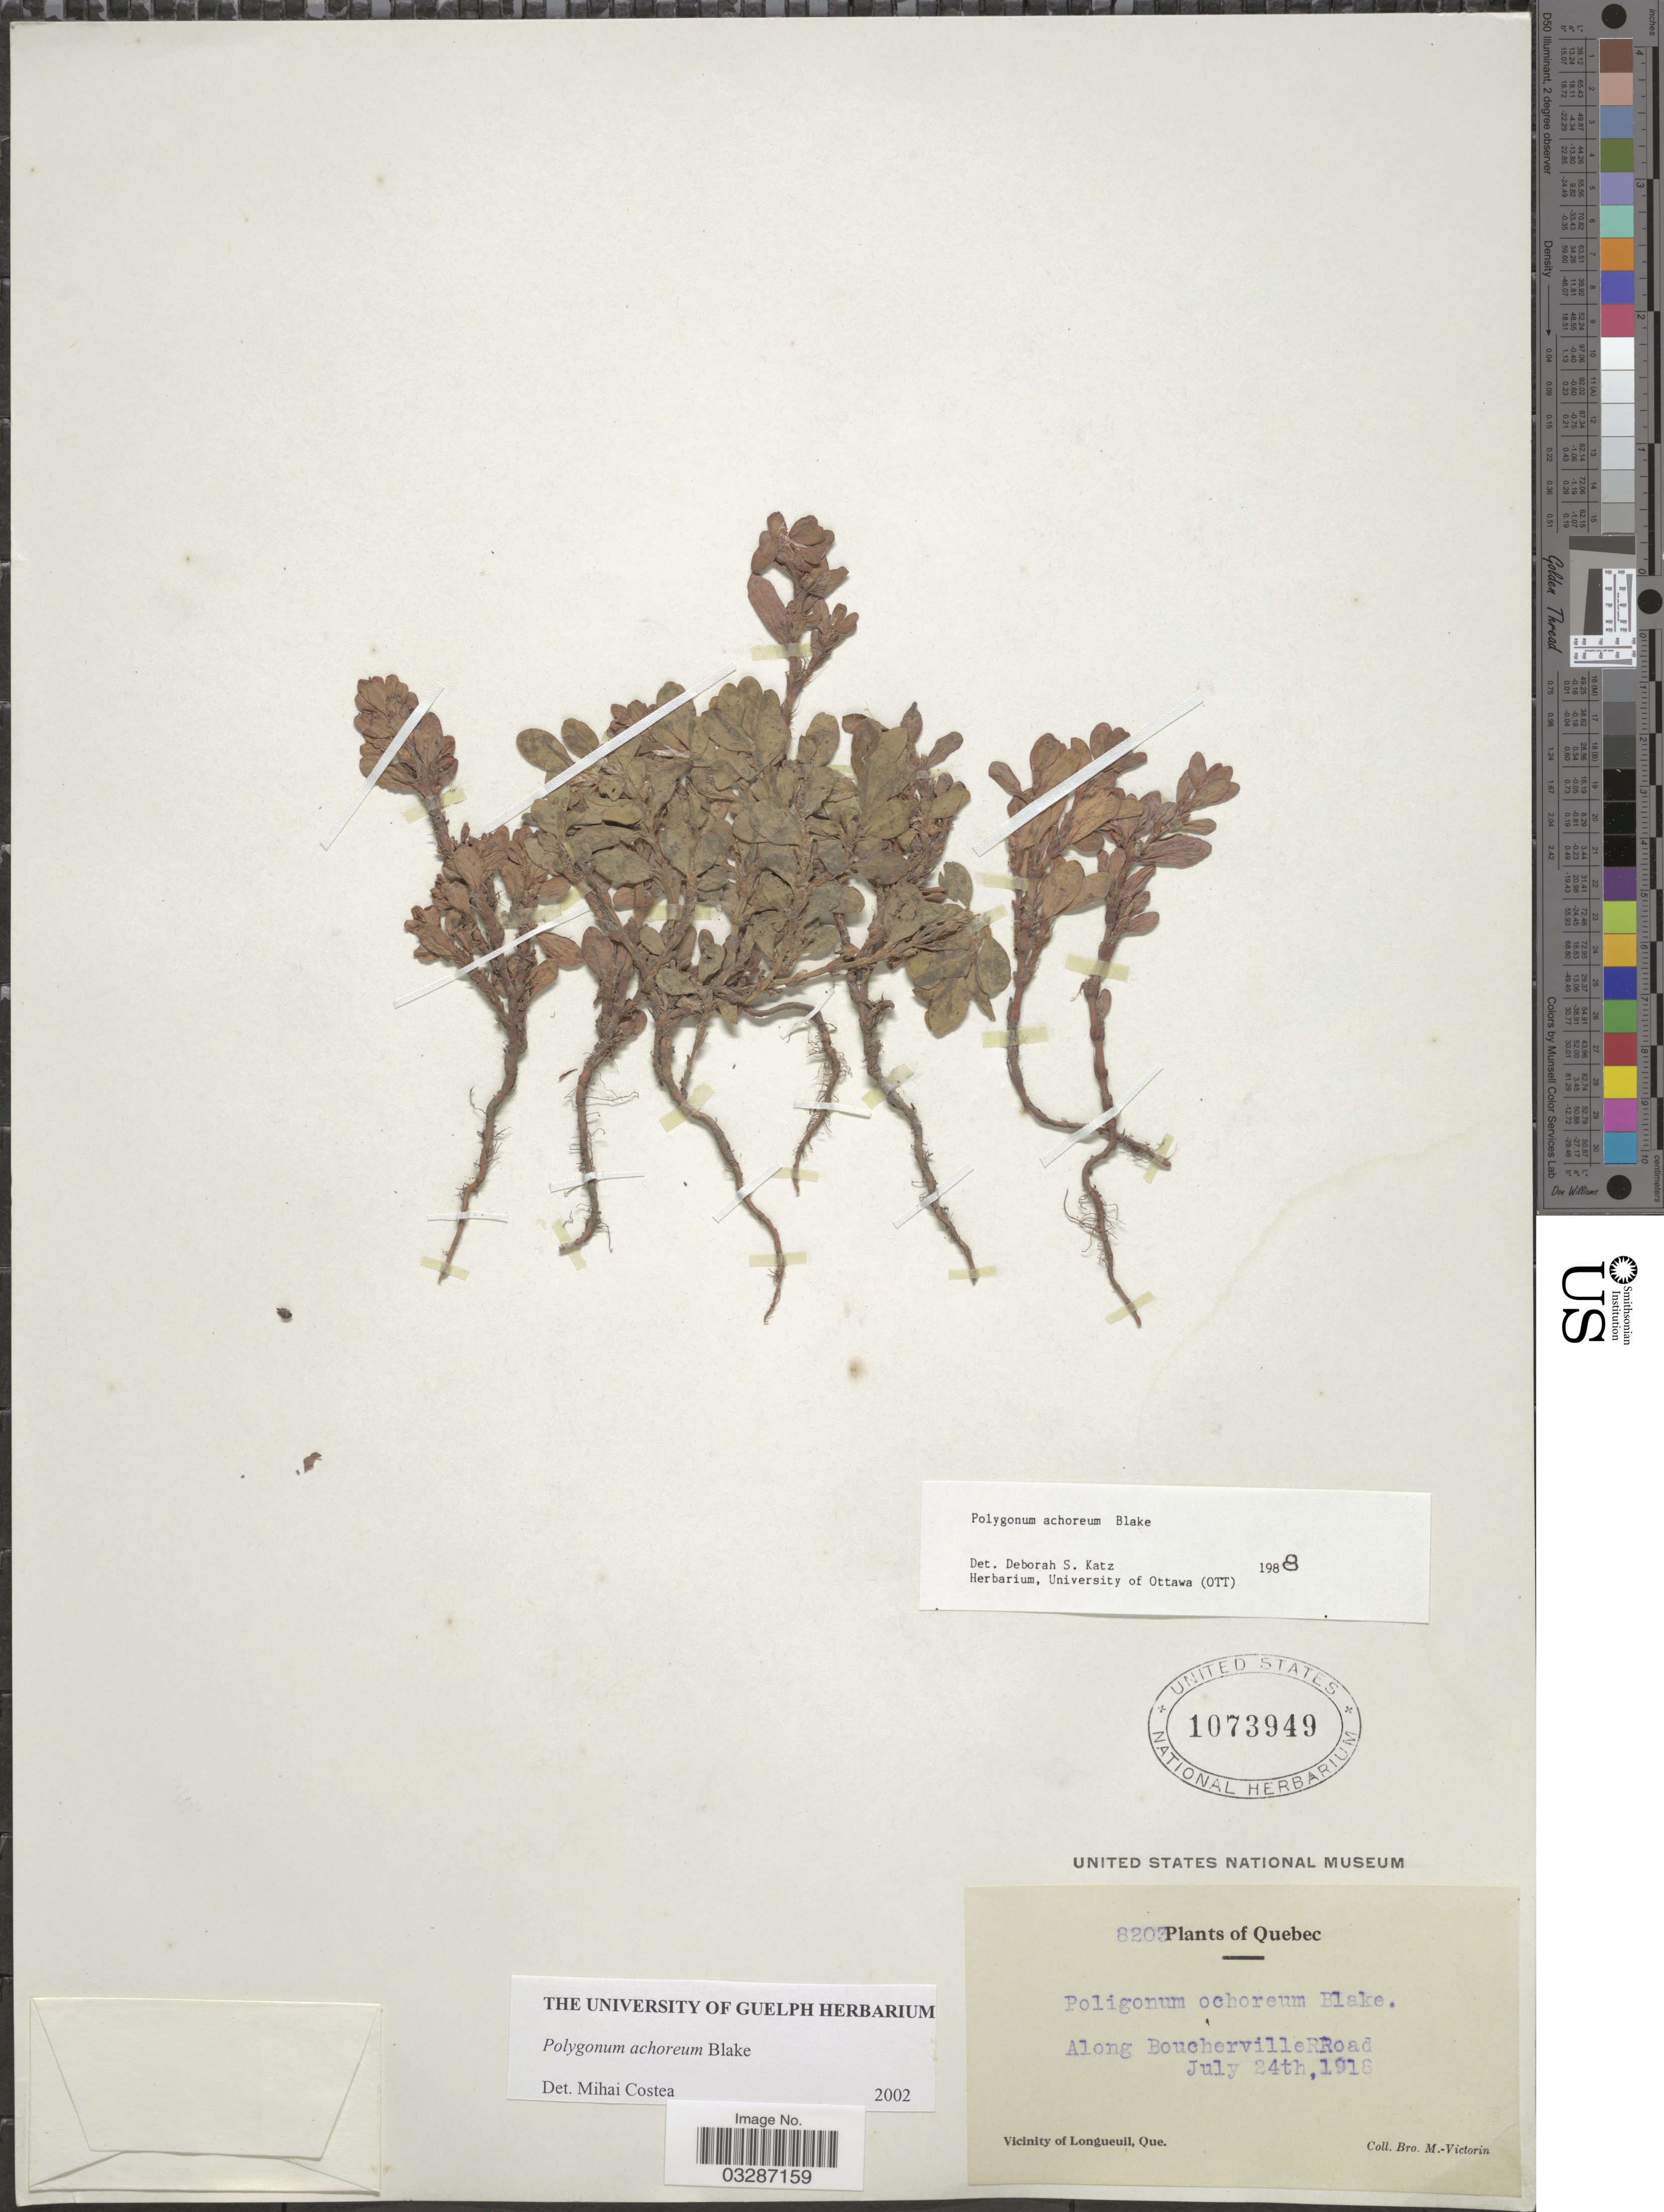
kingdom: Plantae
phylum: Tracheophyta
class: Magnoliopsida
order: Caryophyllales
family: Polygonaceae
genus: Polygonum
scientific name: Polygonum achoreum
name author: S.F. Blake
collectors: Fr. Marie-Victorin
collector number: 8203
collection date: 1918-07-24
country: Canada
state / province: Quebec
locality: Along Boucherville Road.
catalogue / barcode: US 1073949